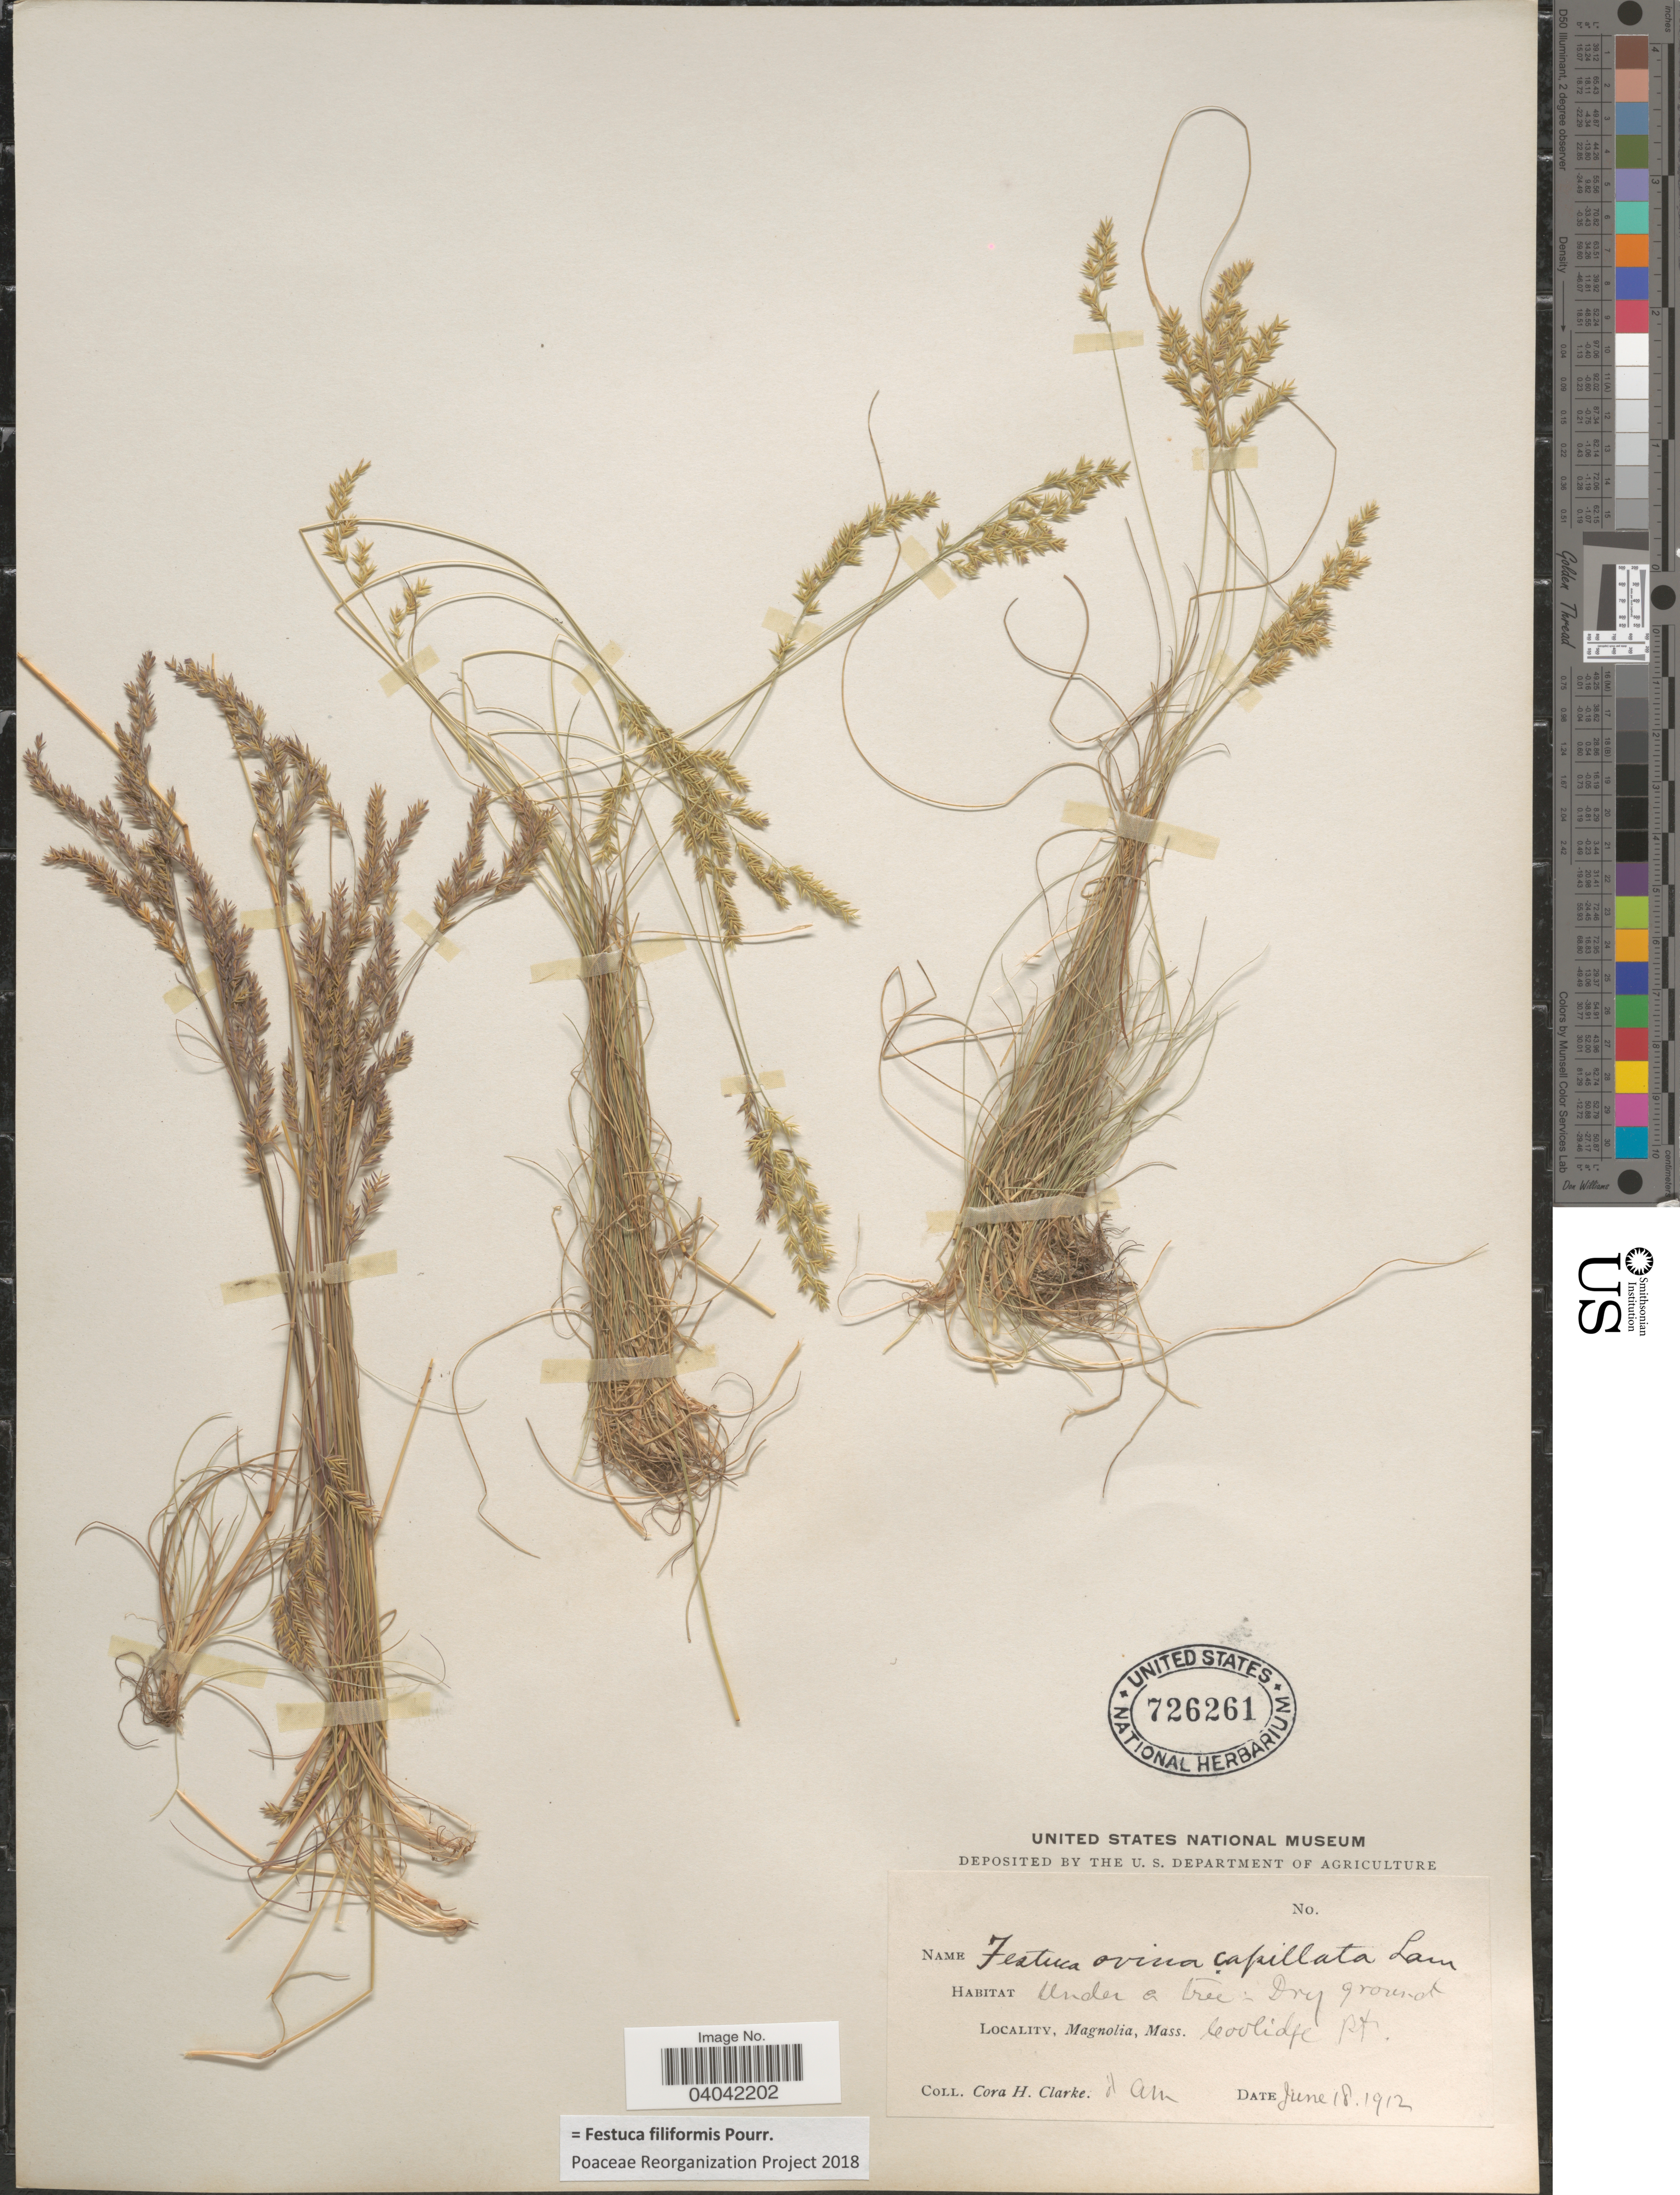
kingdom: Plantae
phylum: Tracheophyta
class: Liliopsida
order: Poales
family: Poaceae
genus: Festuca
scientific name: Festuca filiformis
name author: Pourr.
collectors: C. H. Clarke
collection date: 1912-06-18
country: United States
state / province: Massachusetts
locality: Magnolia. Coolidge Pt.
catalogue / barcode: US 726261